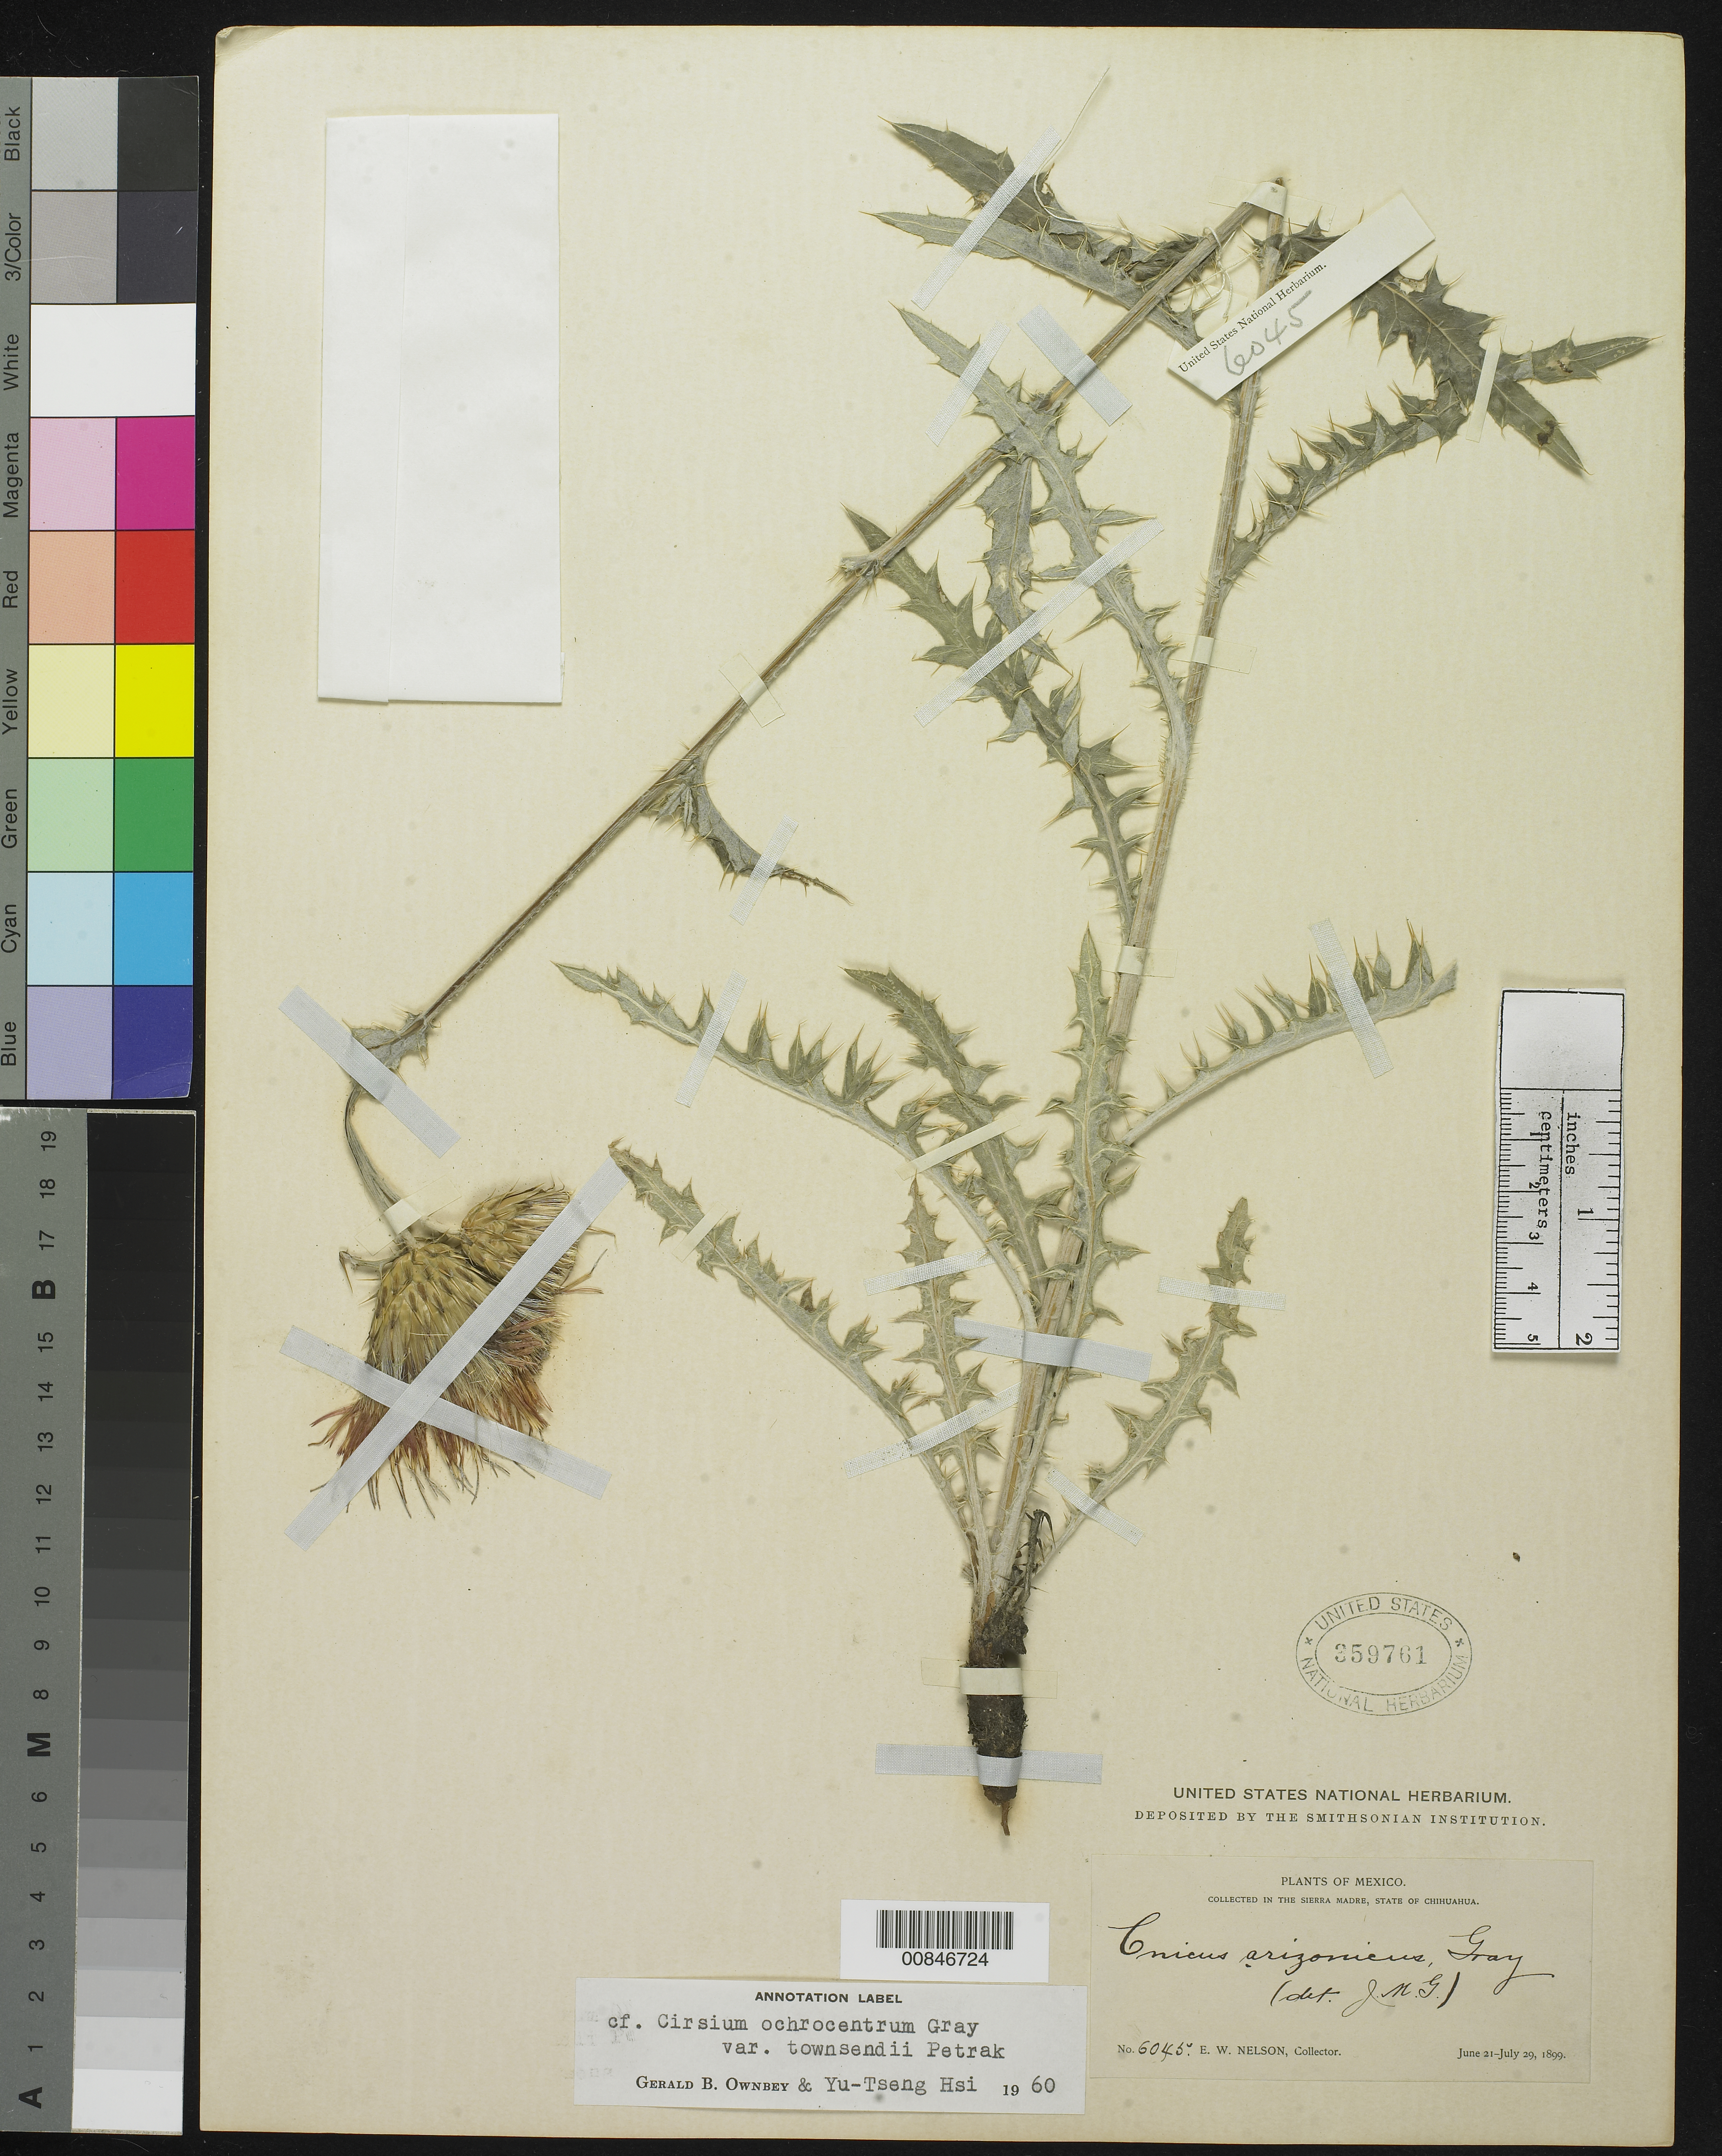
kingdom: Plantae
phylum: Tracheophyta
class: Magnoliopsida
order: Asterales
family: Asteraceae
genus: Cirsium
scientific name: Cirsium ochrocentrum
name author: A. Gray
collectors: E. W. Nelson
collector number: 6045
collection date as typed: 21 Jun 1899 to 29 Jul 1899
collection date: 1899-06-21/1899-07-29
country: Mexico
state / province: Chihuahua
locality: Sierra Madre, Chihuahua.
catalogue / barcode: US 359761